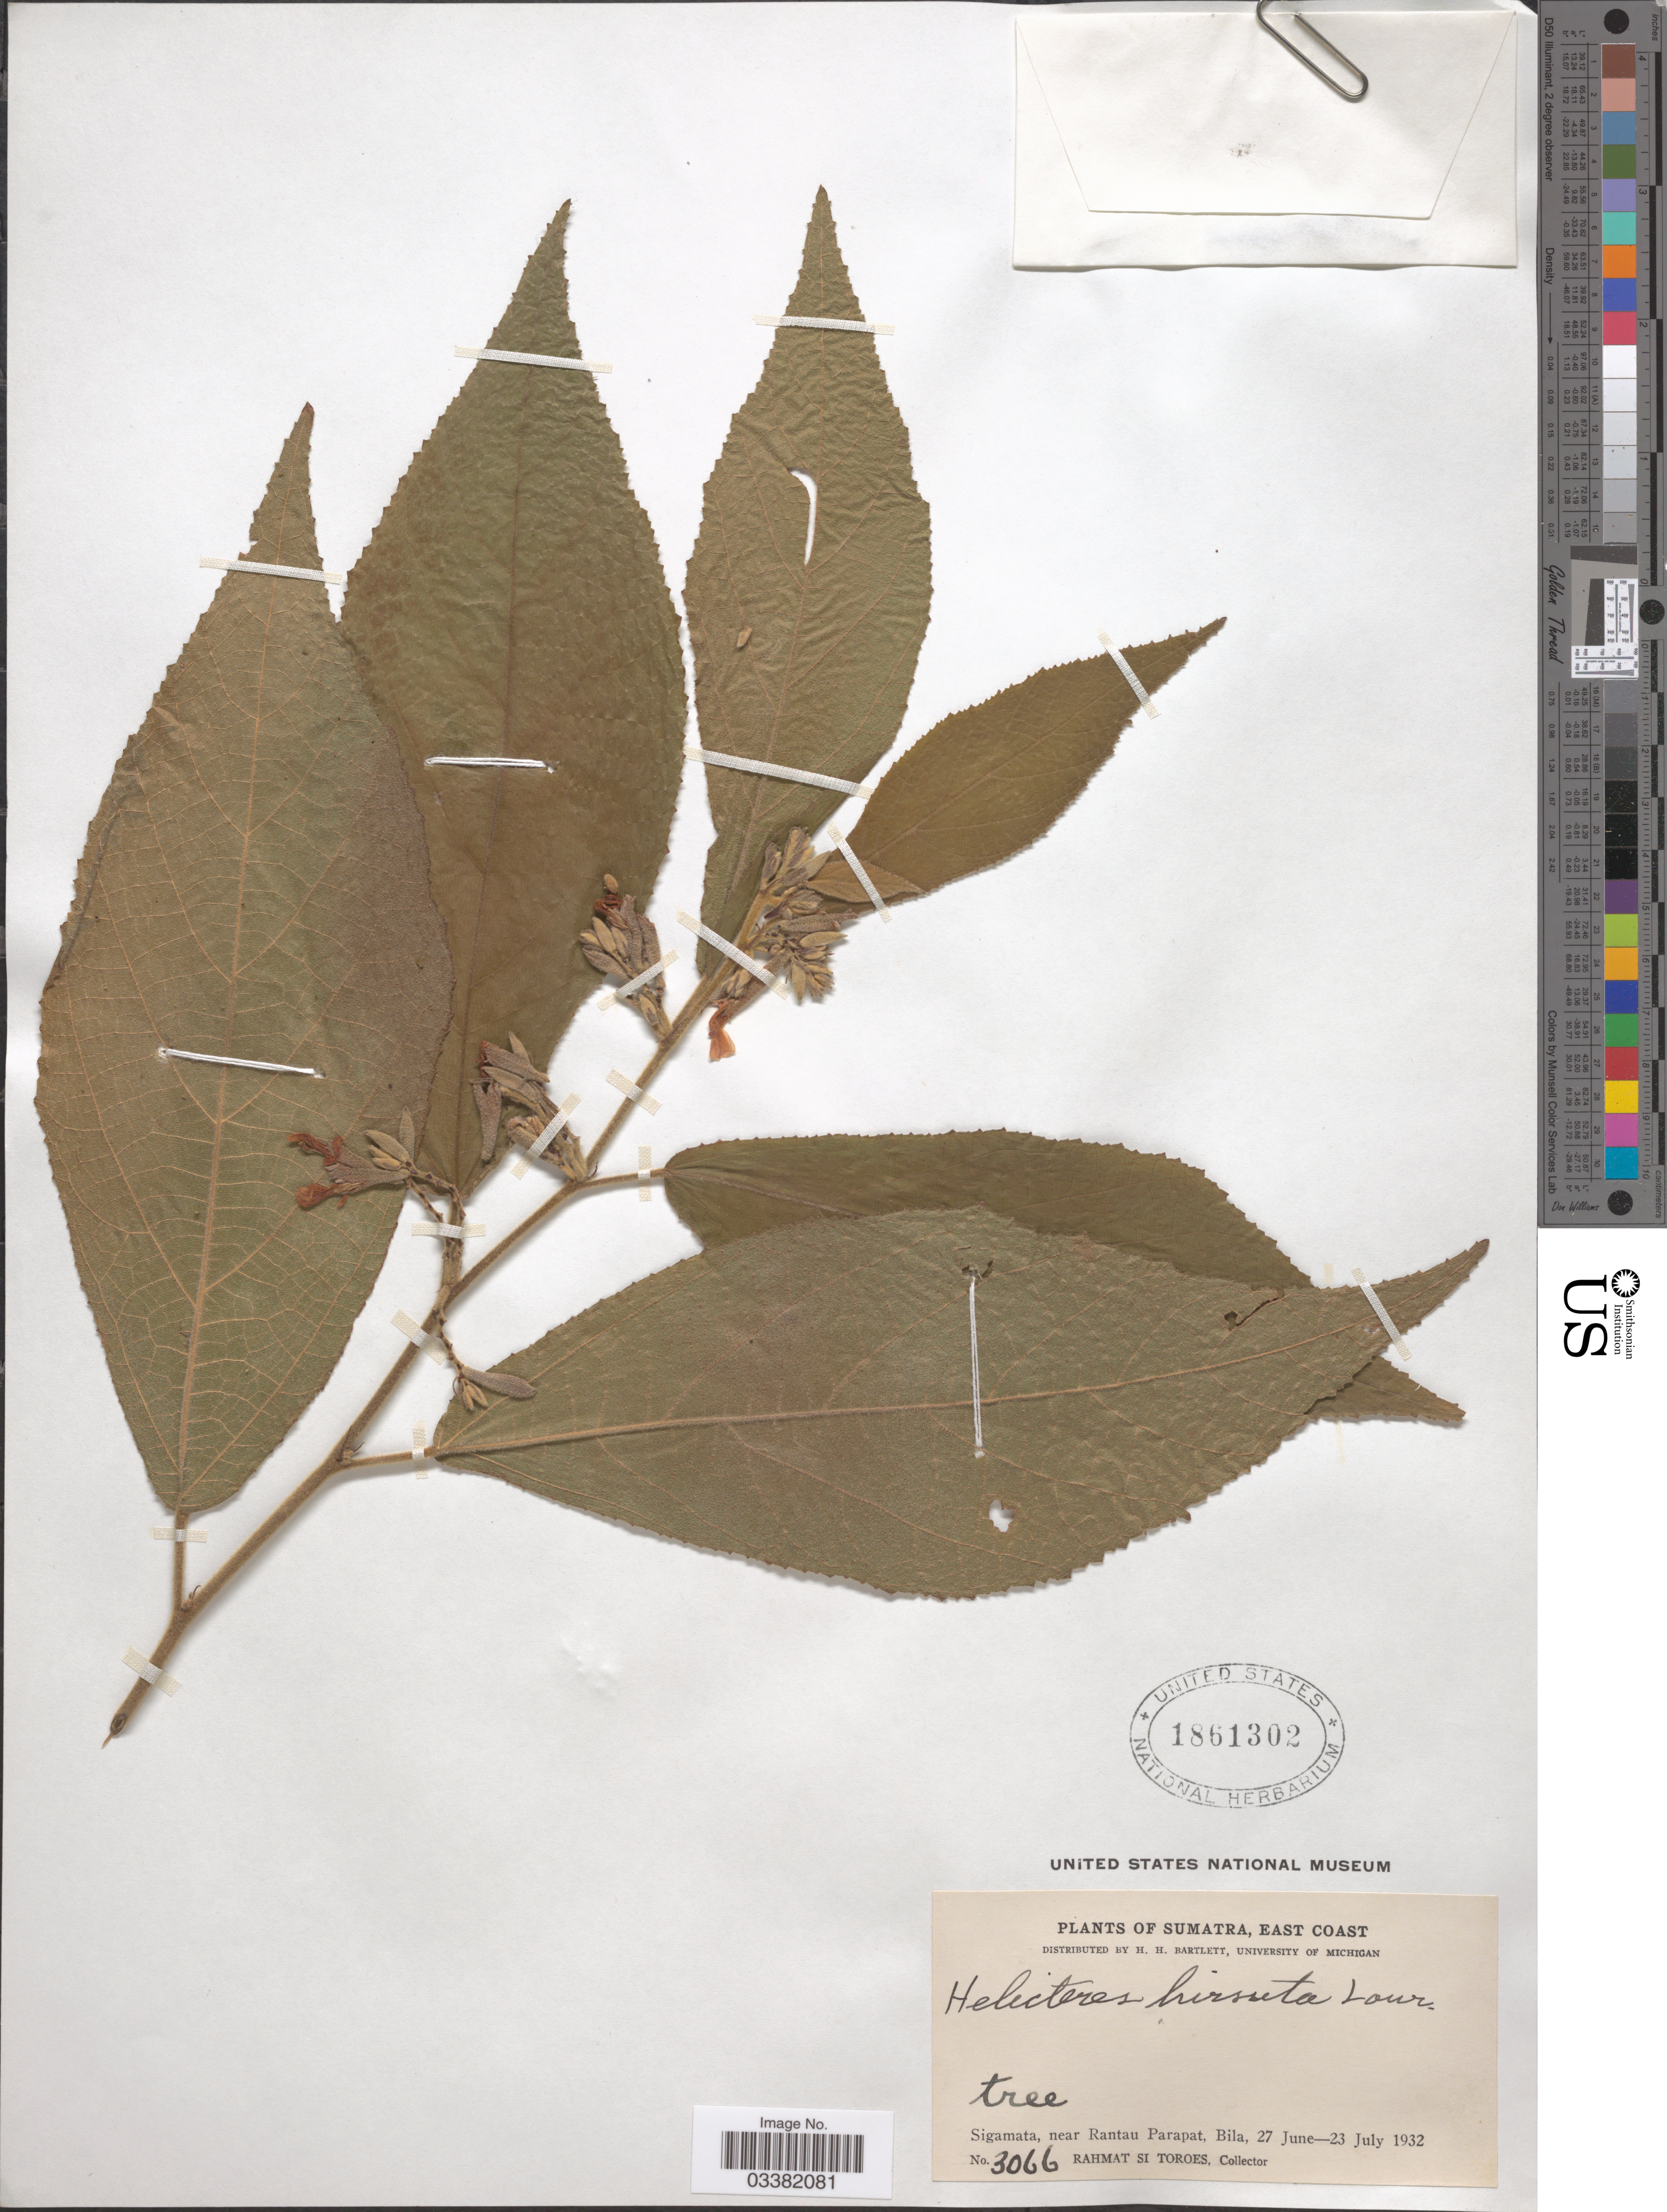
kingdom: Plantae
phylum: Tracheophyta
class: Magnoliopsida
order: Malvales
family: Malvaceae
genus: Helicteres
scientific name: Helicteres hirsuta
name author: Lour.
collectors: Rahmat Si Boeea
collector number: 3066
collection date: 1932-06-27/1932-07-23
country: Indonesia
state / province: Sumatra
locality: East Coast. Sigamata, near Rantau Parapat, Bila.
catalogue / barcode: US 1861302